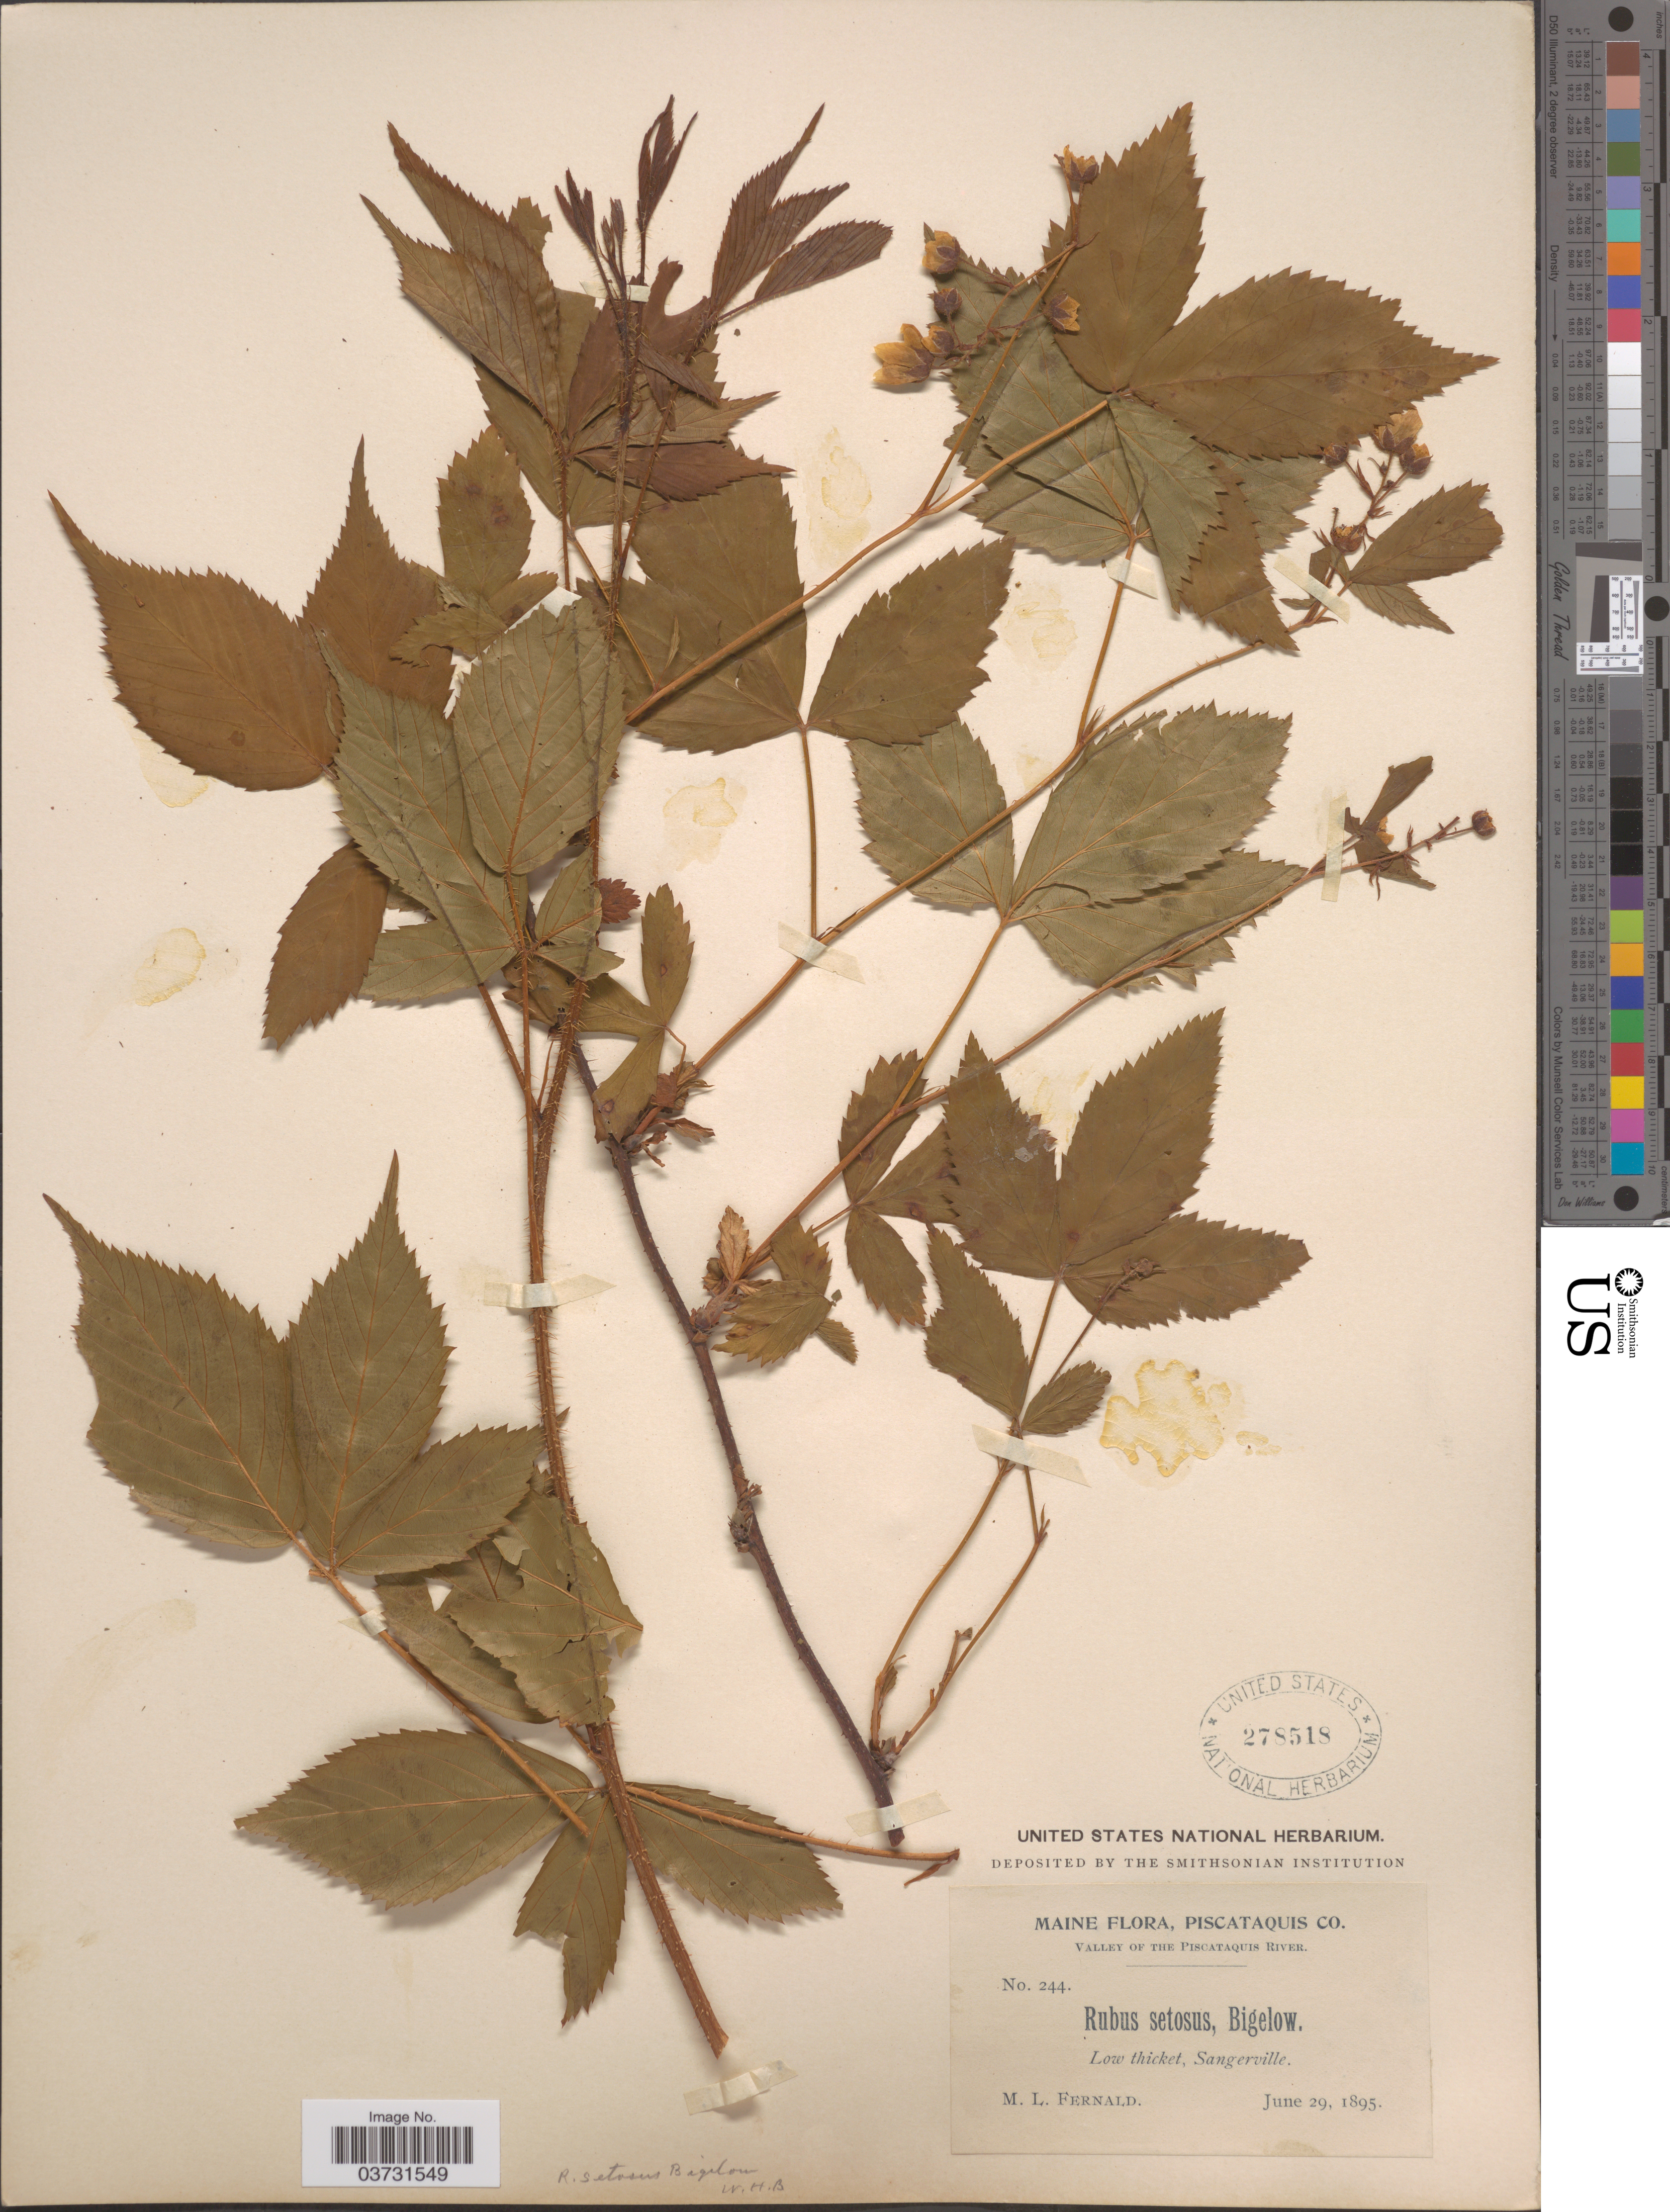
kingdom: Plantae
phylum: Tracheophyta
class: Magnoliopsida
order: Rosales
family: Rosaceae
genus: Rubus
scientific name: Rubus nigricans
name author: Rydb. in Britton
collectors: M. L. Fernald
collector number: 244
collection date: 1895-06-29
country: United States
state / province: Maine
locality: Piscataquis Co. Valley of the Piscataquis River. Sangerville.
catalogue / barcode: US 278518